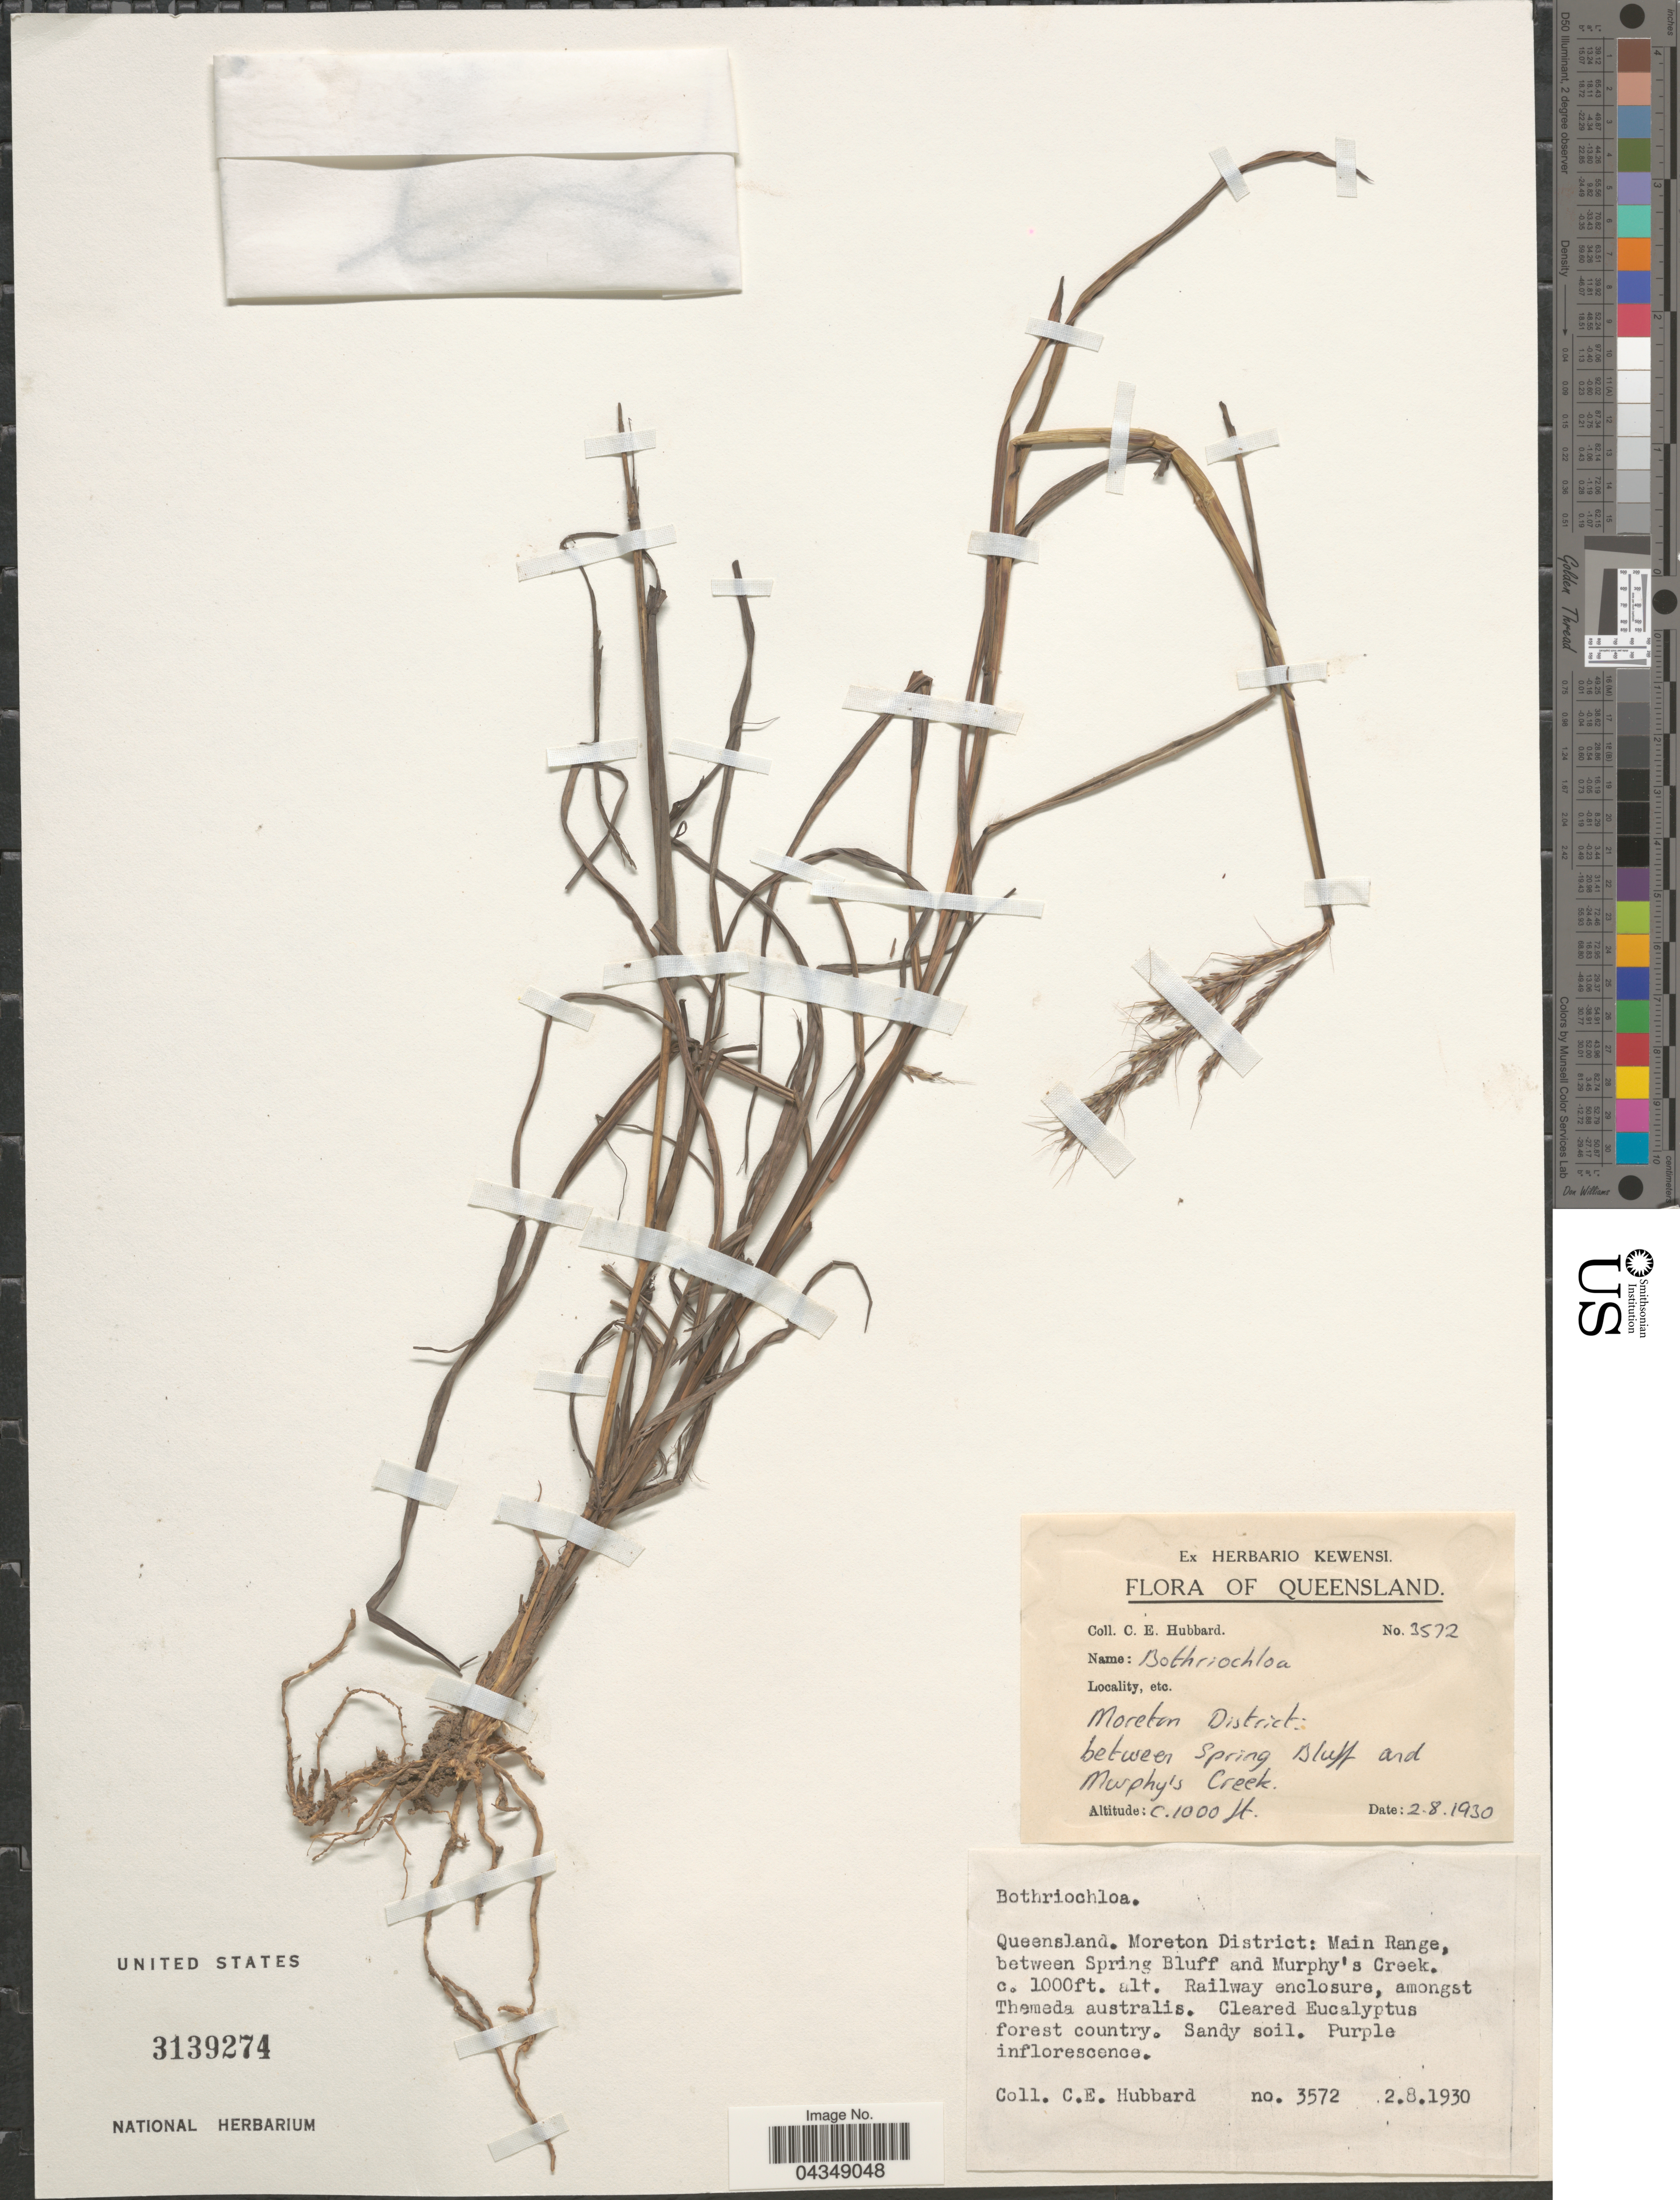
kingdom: Plantae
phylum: Tracheophyta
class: Liliopsida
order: Poales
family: Poaceae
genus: Bothriochloa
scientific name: Bothriochloa sp.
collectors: C. E. Hubbard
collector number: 3572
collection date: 1930-08-02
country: Australia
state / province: Queensland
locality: Moreton District: Main Range, between Spring Bluff and Murphy's Creek.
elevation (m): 305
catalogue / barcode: US 3139274